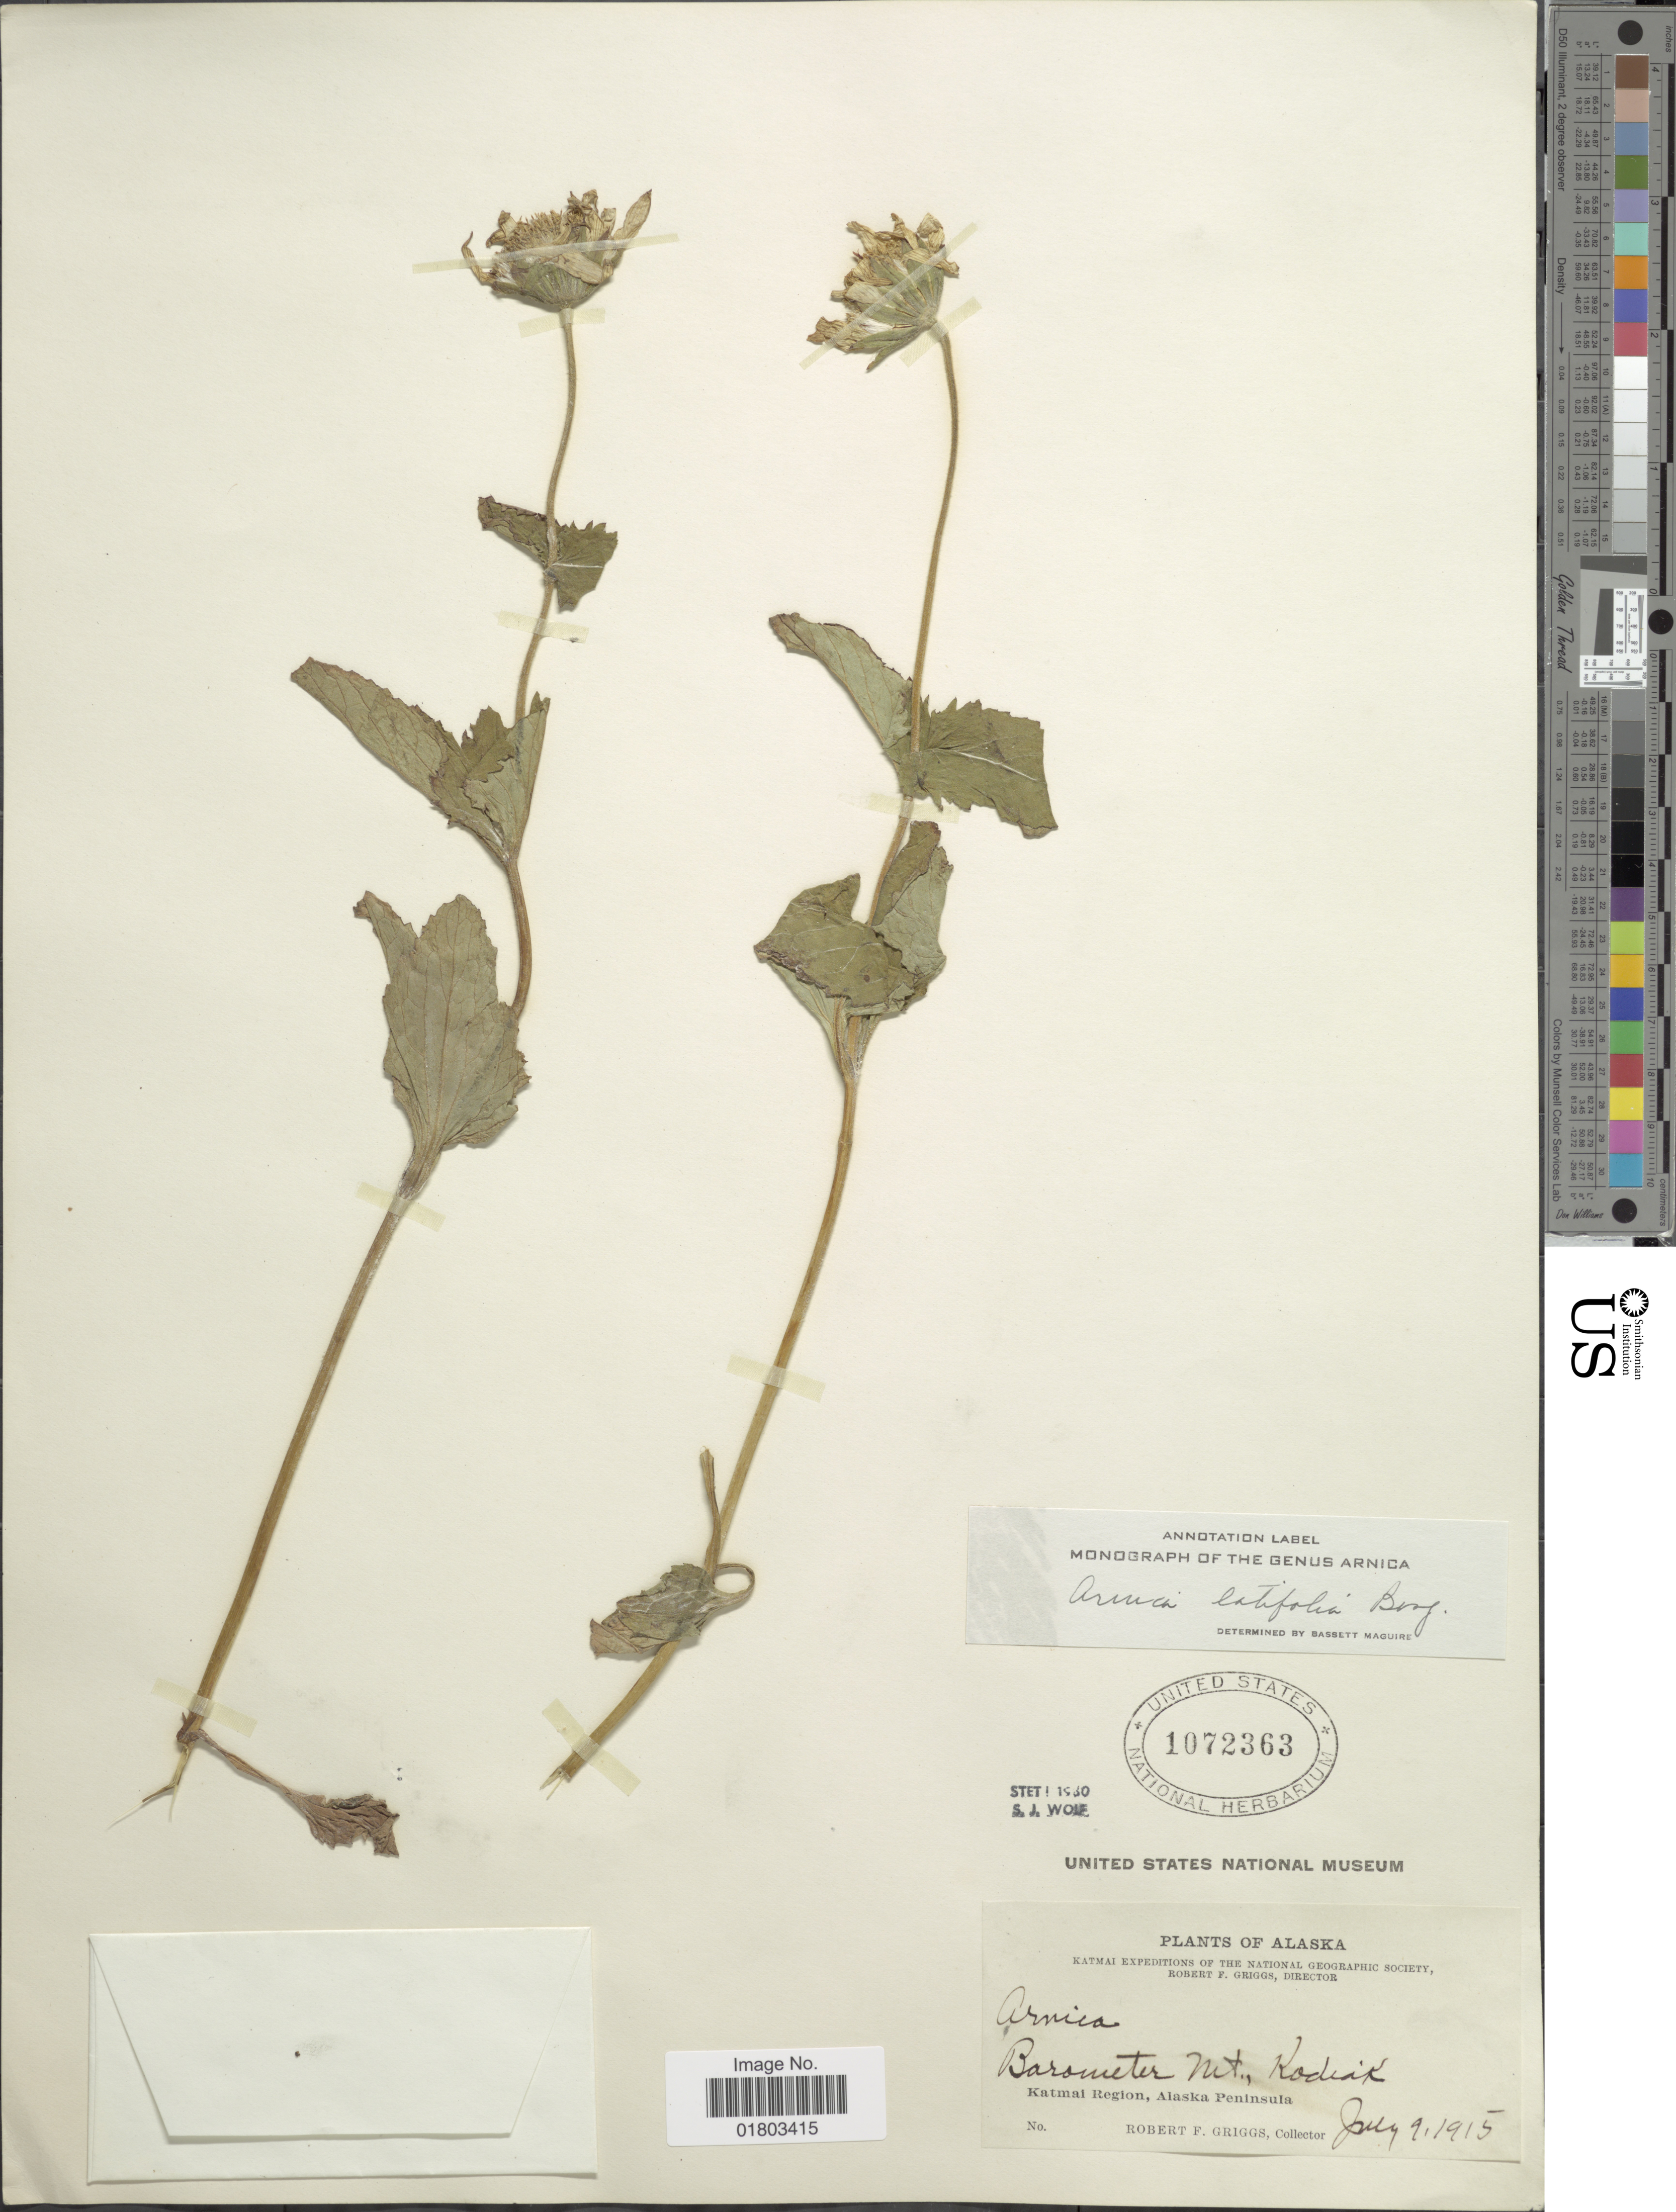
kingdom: Plantae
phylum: Tracheophyta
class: Magnoliopsida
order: Asterales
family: Asteraceae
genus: Arnica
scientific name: Arnica latifolia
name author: Bong.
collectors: R. F. Griggs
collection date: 1915-07-09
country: United States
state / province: Alaska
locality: Barometer Mt., Kodiak, Katmai region, Alaska Peninsula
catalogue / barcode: US 1072363